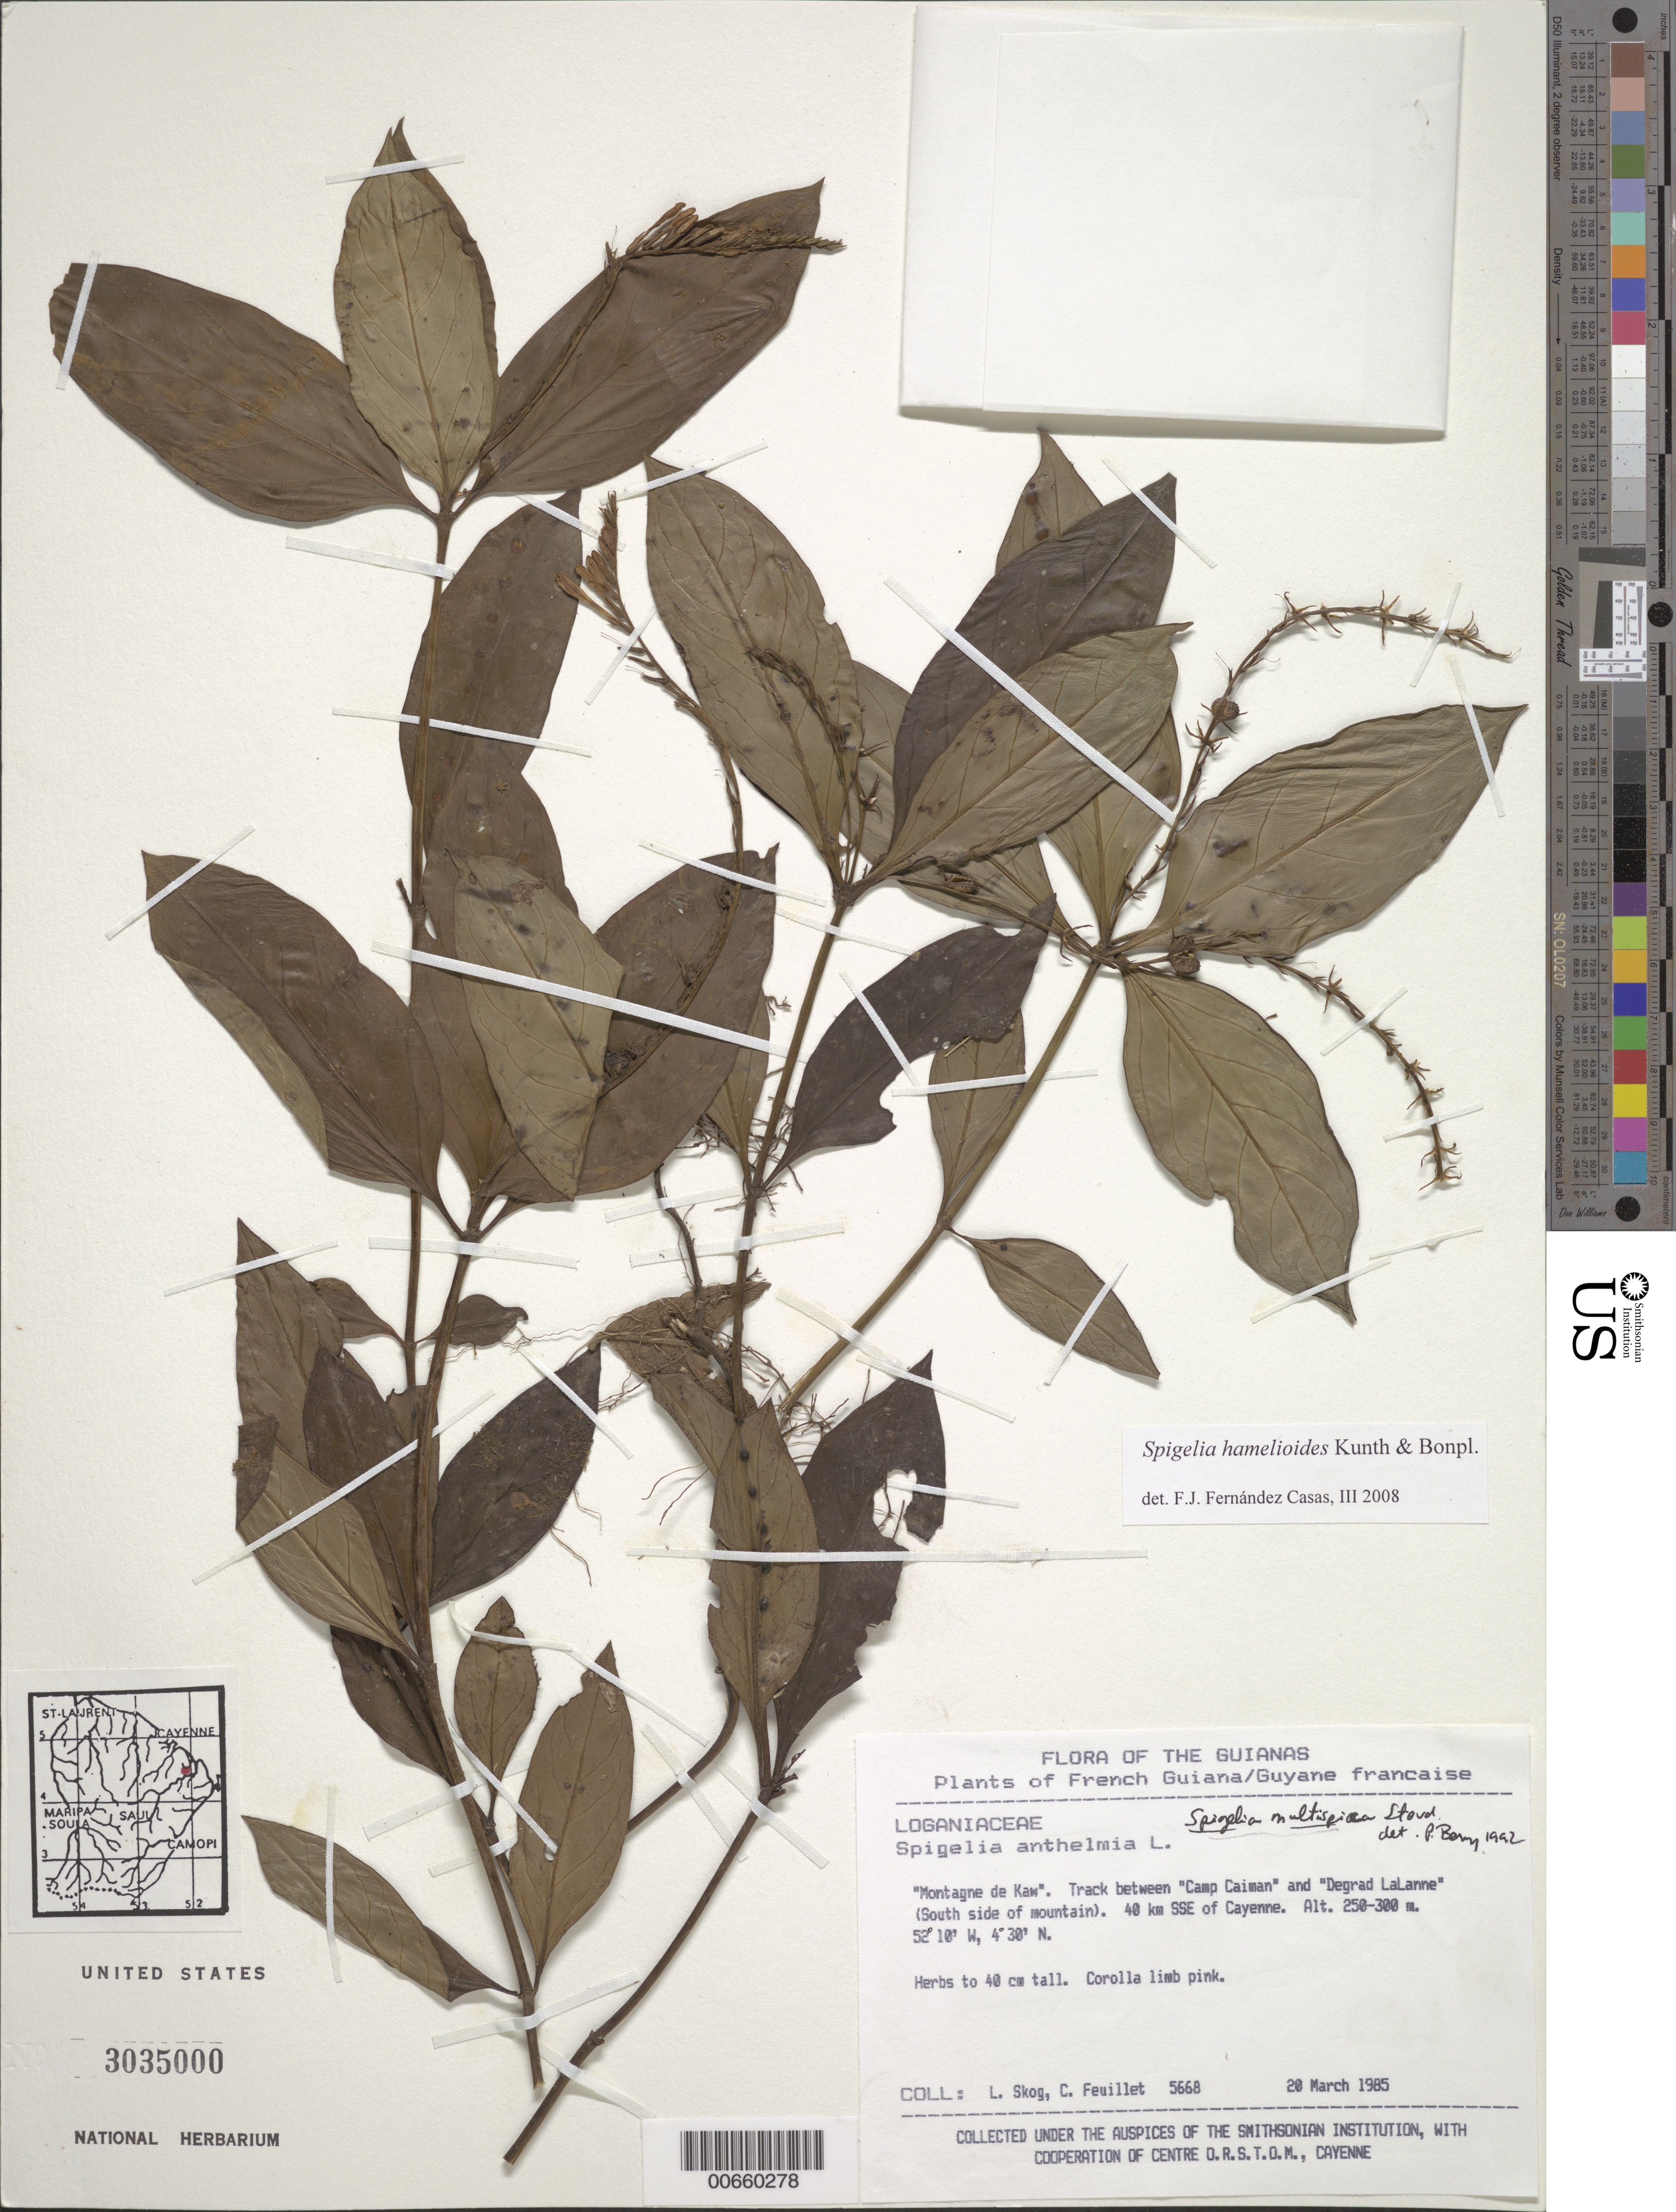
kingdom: Plantae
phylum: Tracheophyta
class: Magnoliopsida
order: Gentianales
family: Loganiaceae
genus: Spigelia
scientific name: Spigelia hamelioides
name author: Kunth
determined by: Fernández Casas, F. J.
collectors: L. E. Skog, C. Feuillet & G. Cremers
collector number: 5668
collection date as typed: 20 March 1985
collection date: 1985-03-20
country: French Guiana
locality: Montagne de Kaw, south side. Track between Camp Caiman and Degrad LaLanne, 40 km SSE of Cayenne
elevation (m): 250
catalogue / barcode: US 3035000